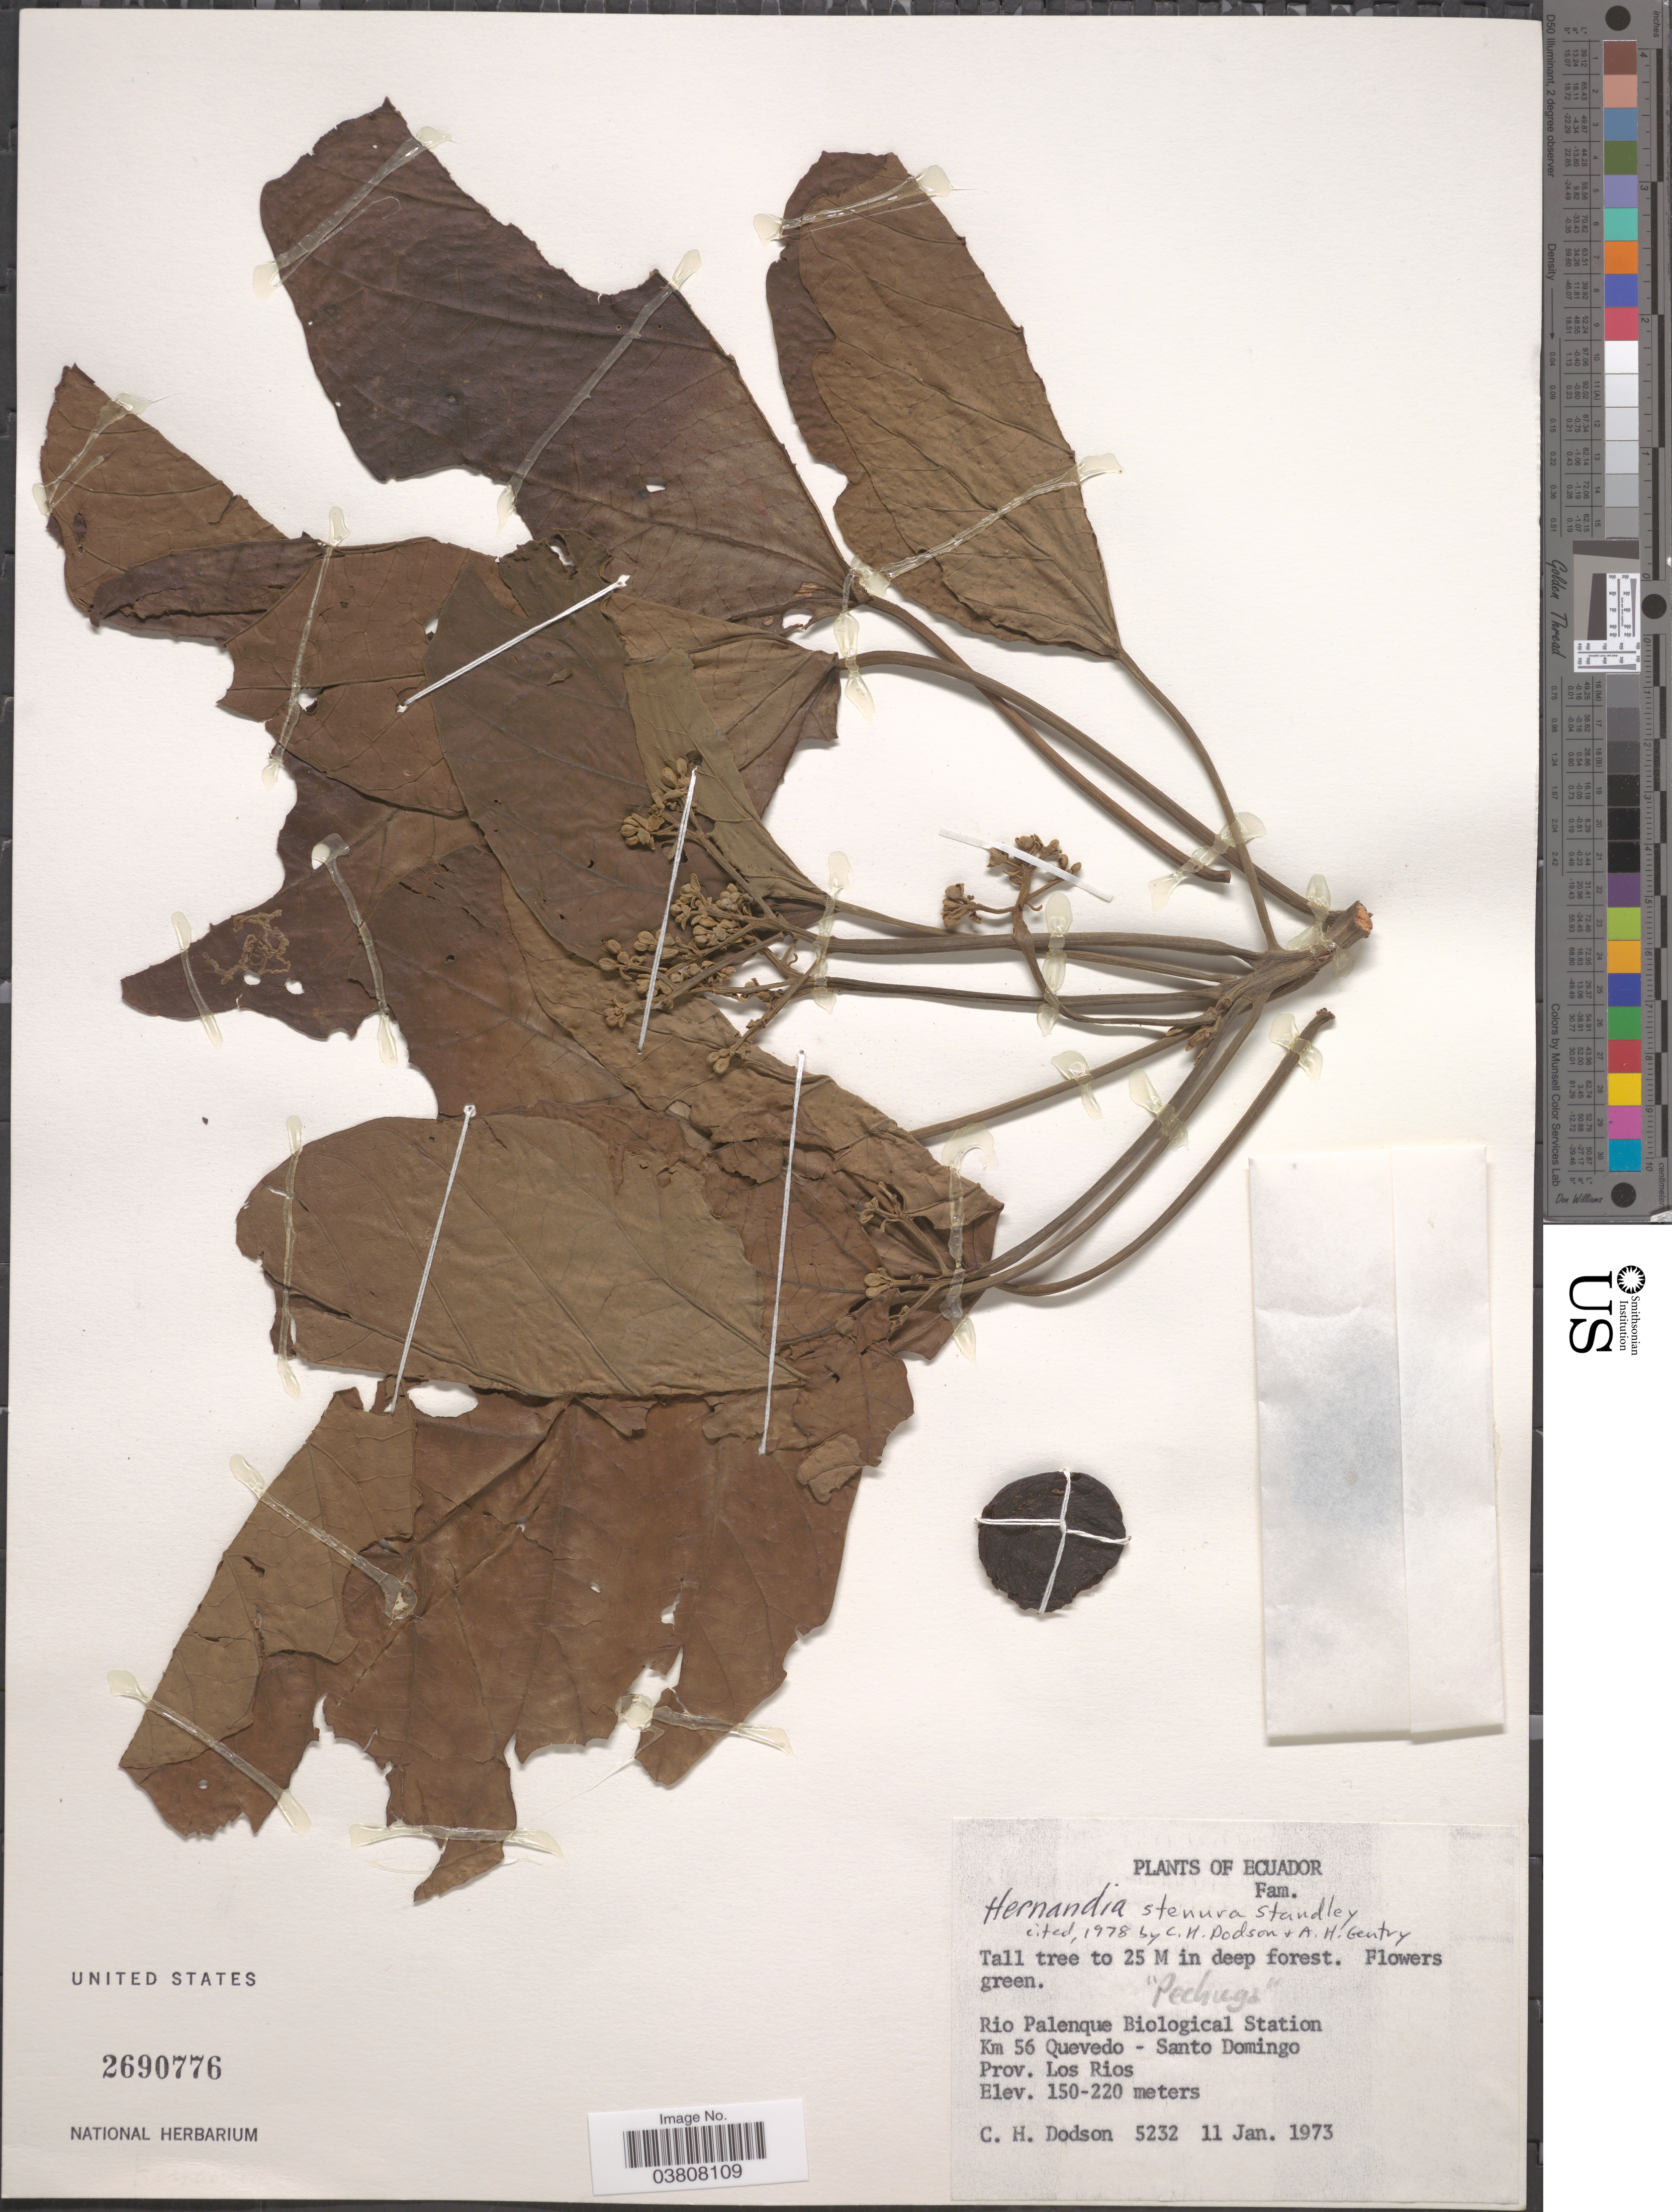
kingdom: Plantae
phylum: Tracheophyta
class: Magnoliopsida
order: Laurales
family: Hernandiaceae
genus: Hernandia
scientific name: Hernandia stenura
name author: Standl.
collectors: C. H. Dodson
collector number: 5232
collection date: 1973-01-11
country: Ecuador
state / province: Los Ríos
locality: Rio Palenque Biological Station. Km 56 Quevedo - Santo Domingo. Prov. Los Ríos.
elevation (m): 150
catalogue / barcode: US 2690776